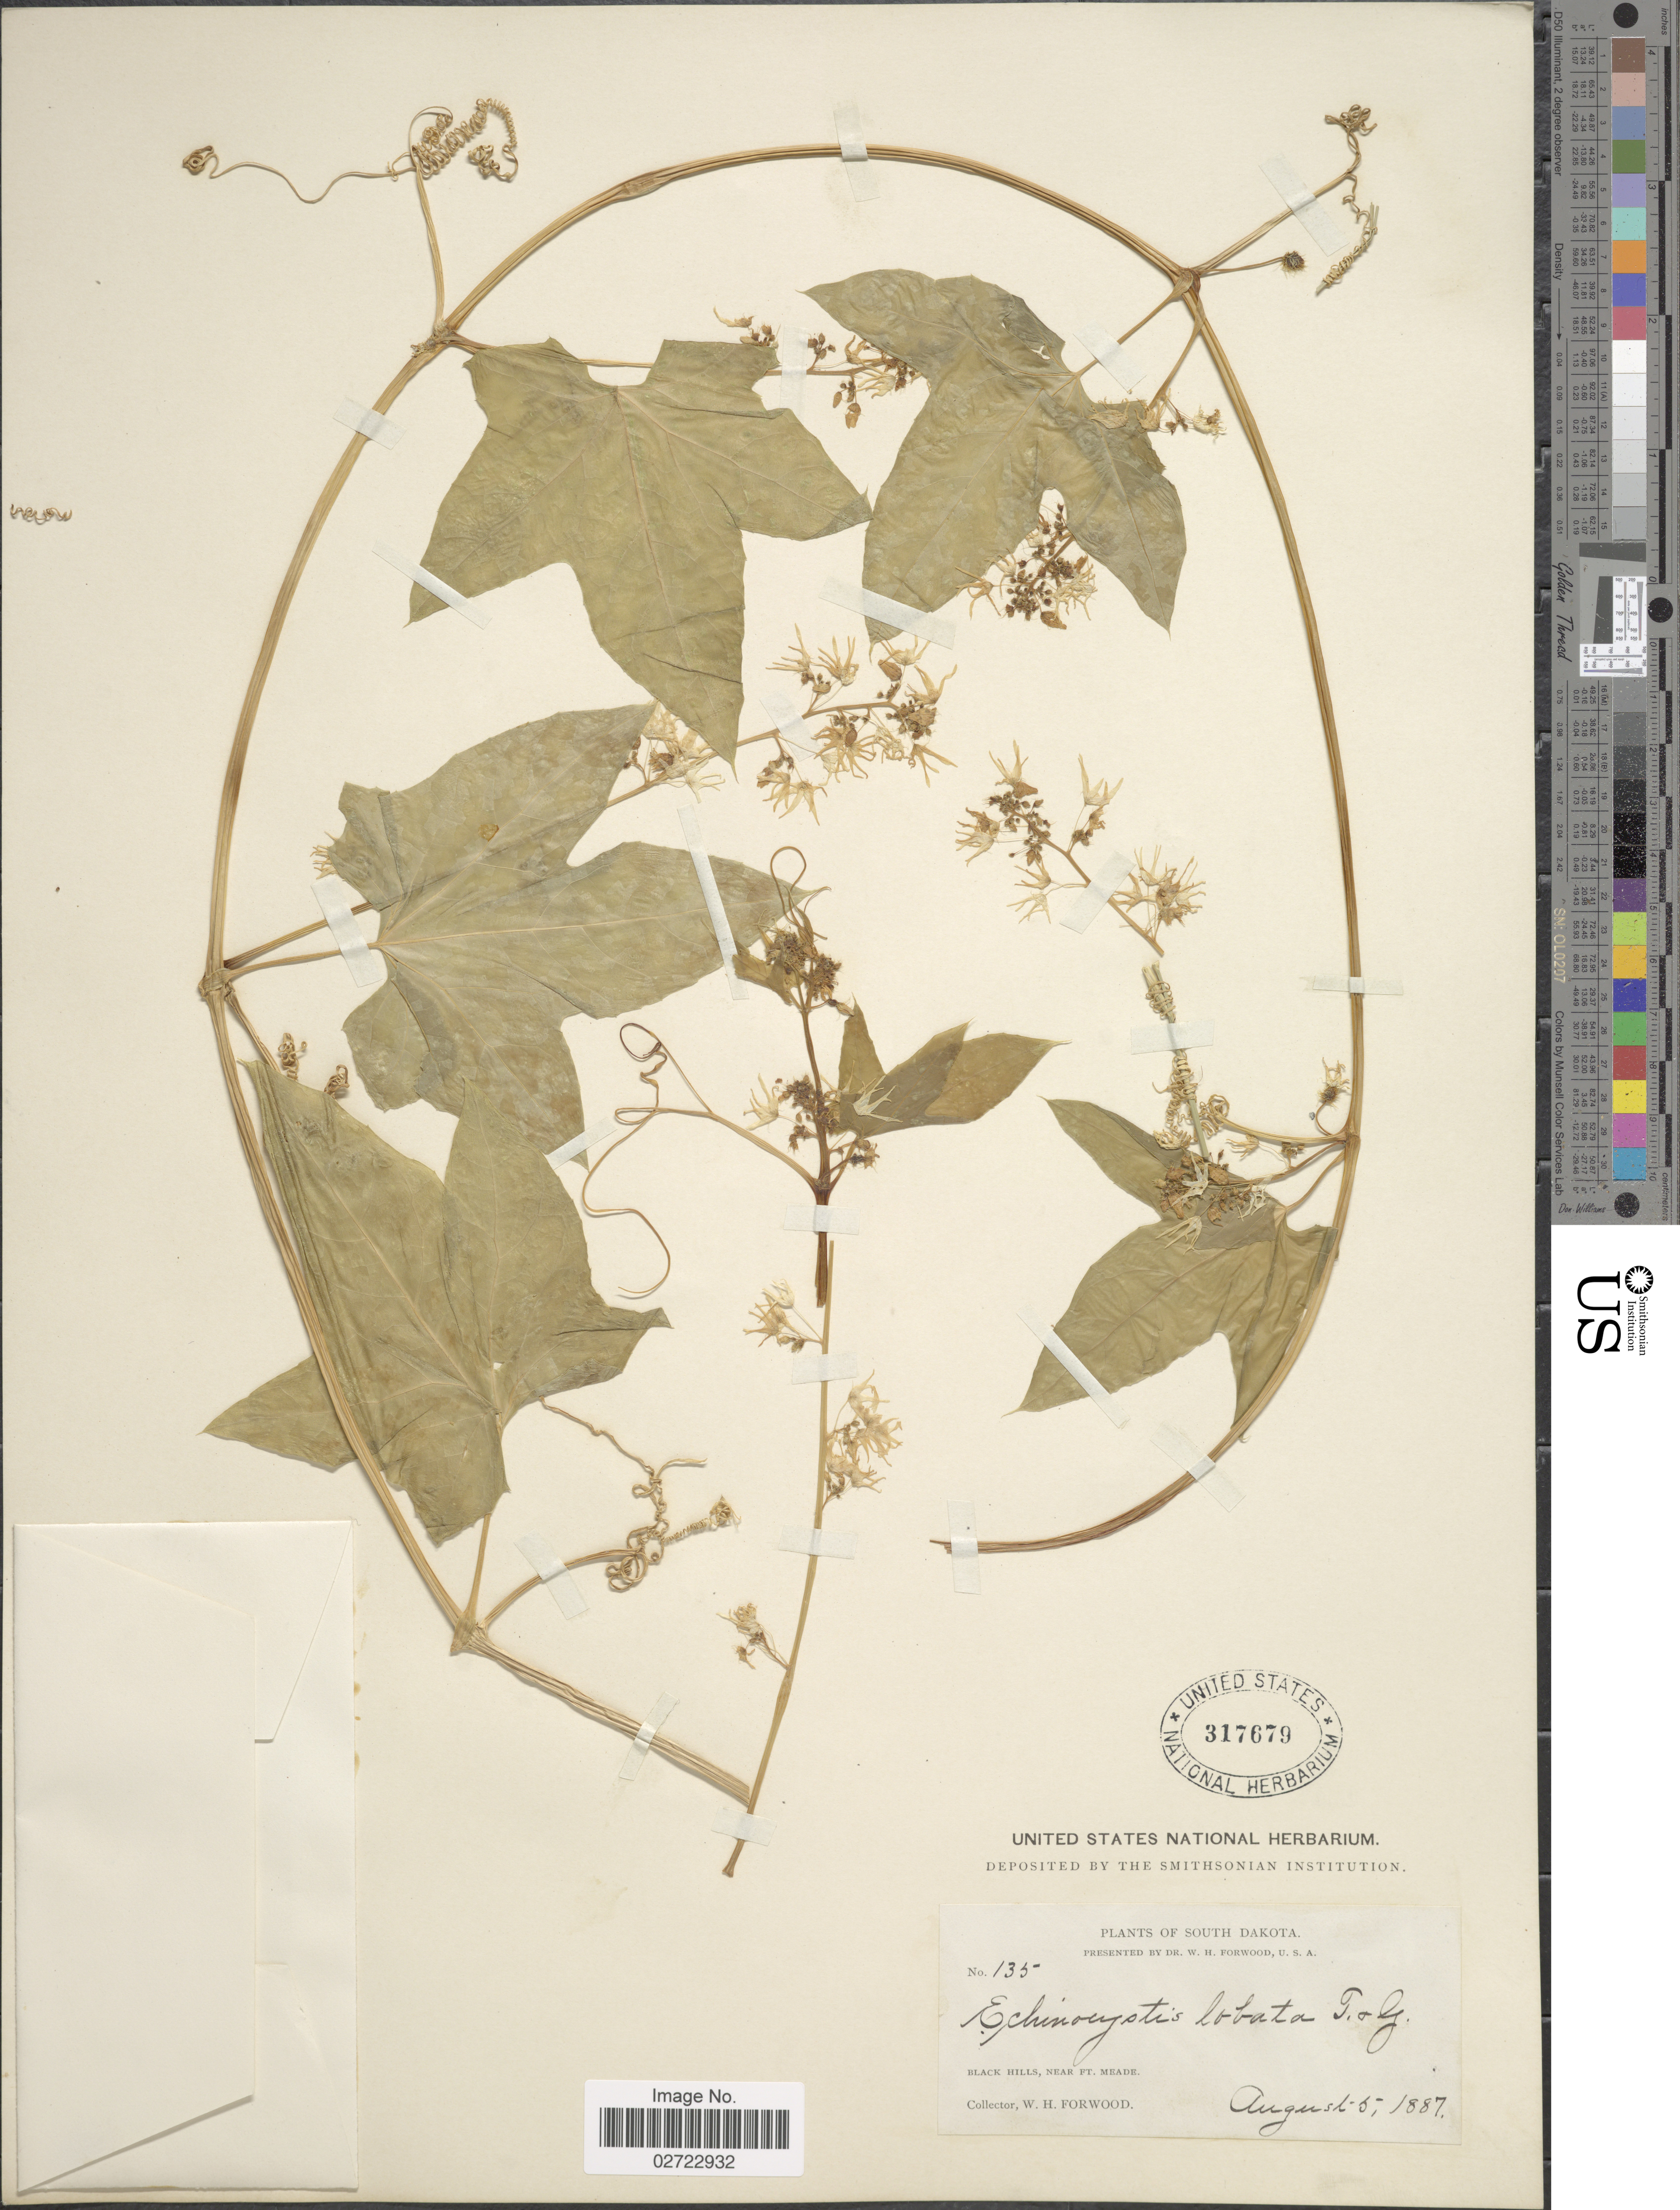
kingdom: Plantae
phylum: Tracheophyta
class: Magnoliopsida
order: Cucurbitales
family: Cucurbitaceae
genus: Echinocystis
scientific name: Echinocystis lobata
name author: (Michx.) Torr. & A. Gray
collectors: W. Forwood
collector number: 135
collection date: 1887-08-05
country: United States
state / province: South Dakota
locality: Black Hills, near Ft. Meade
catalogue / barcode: US 317679